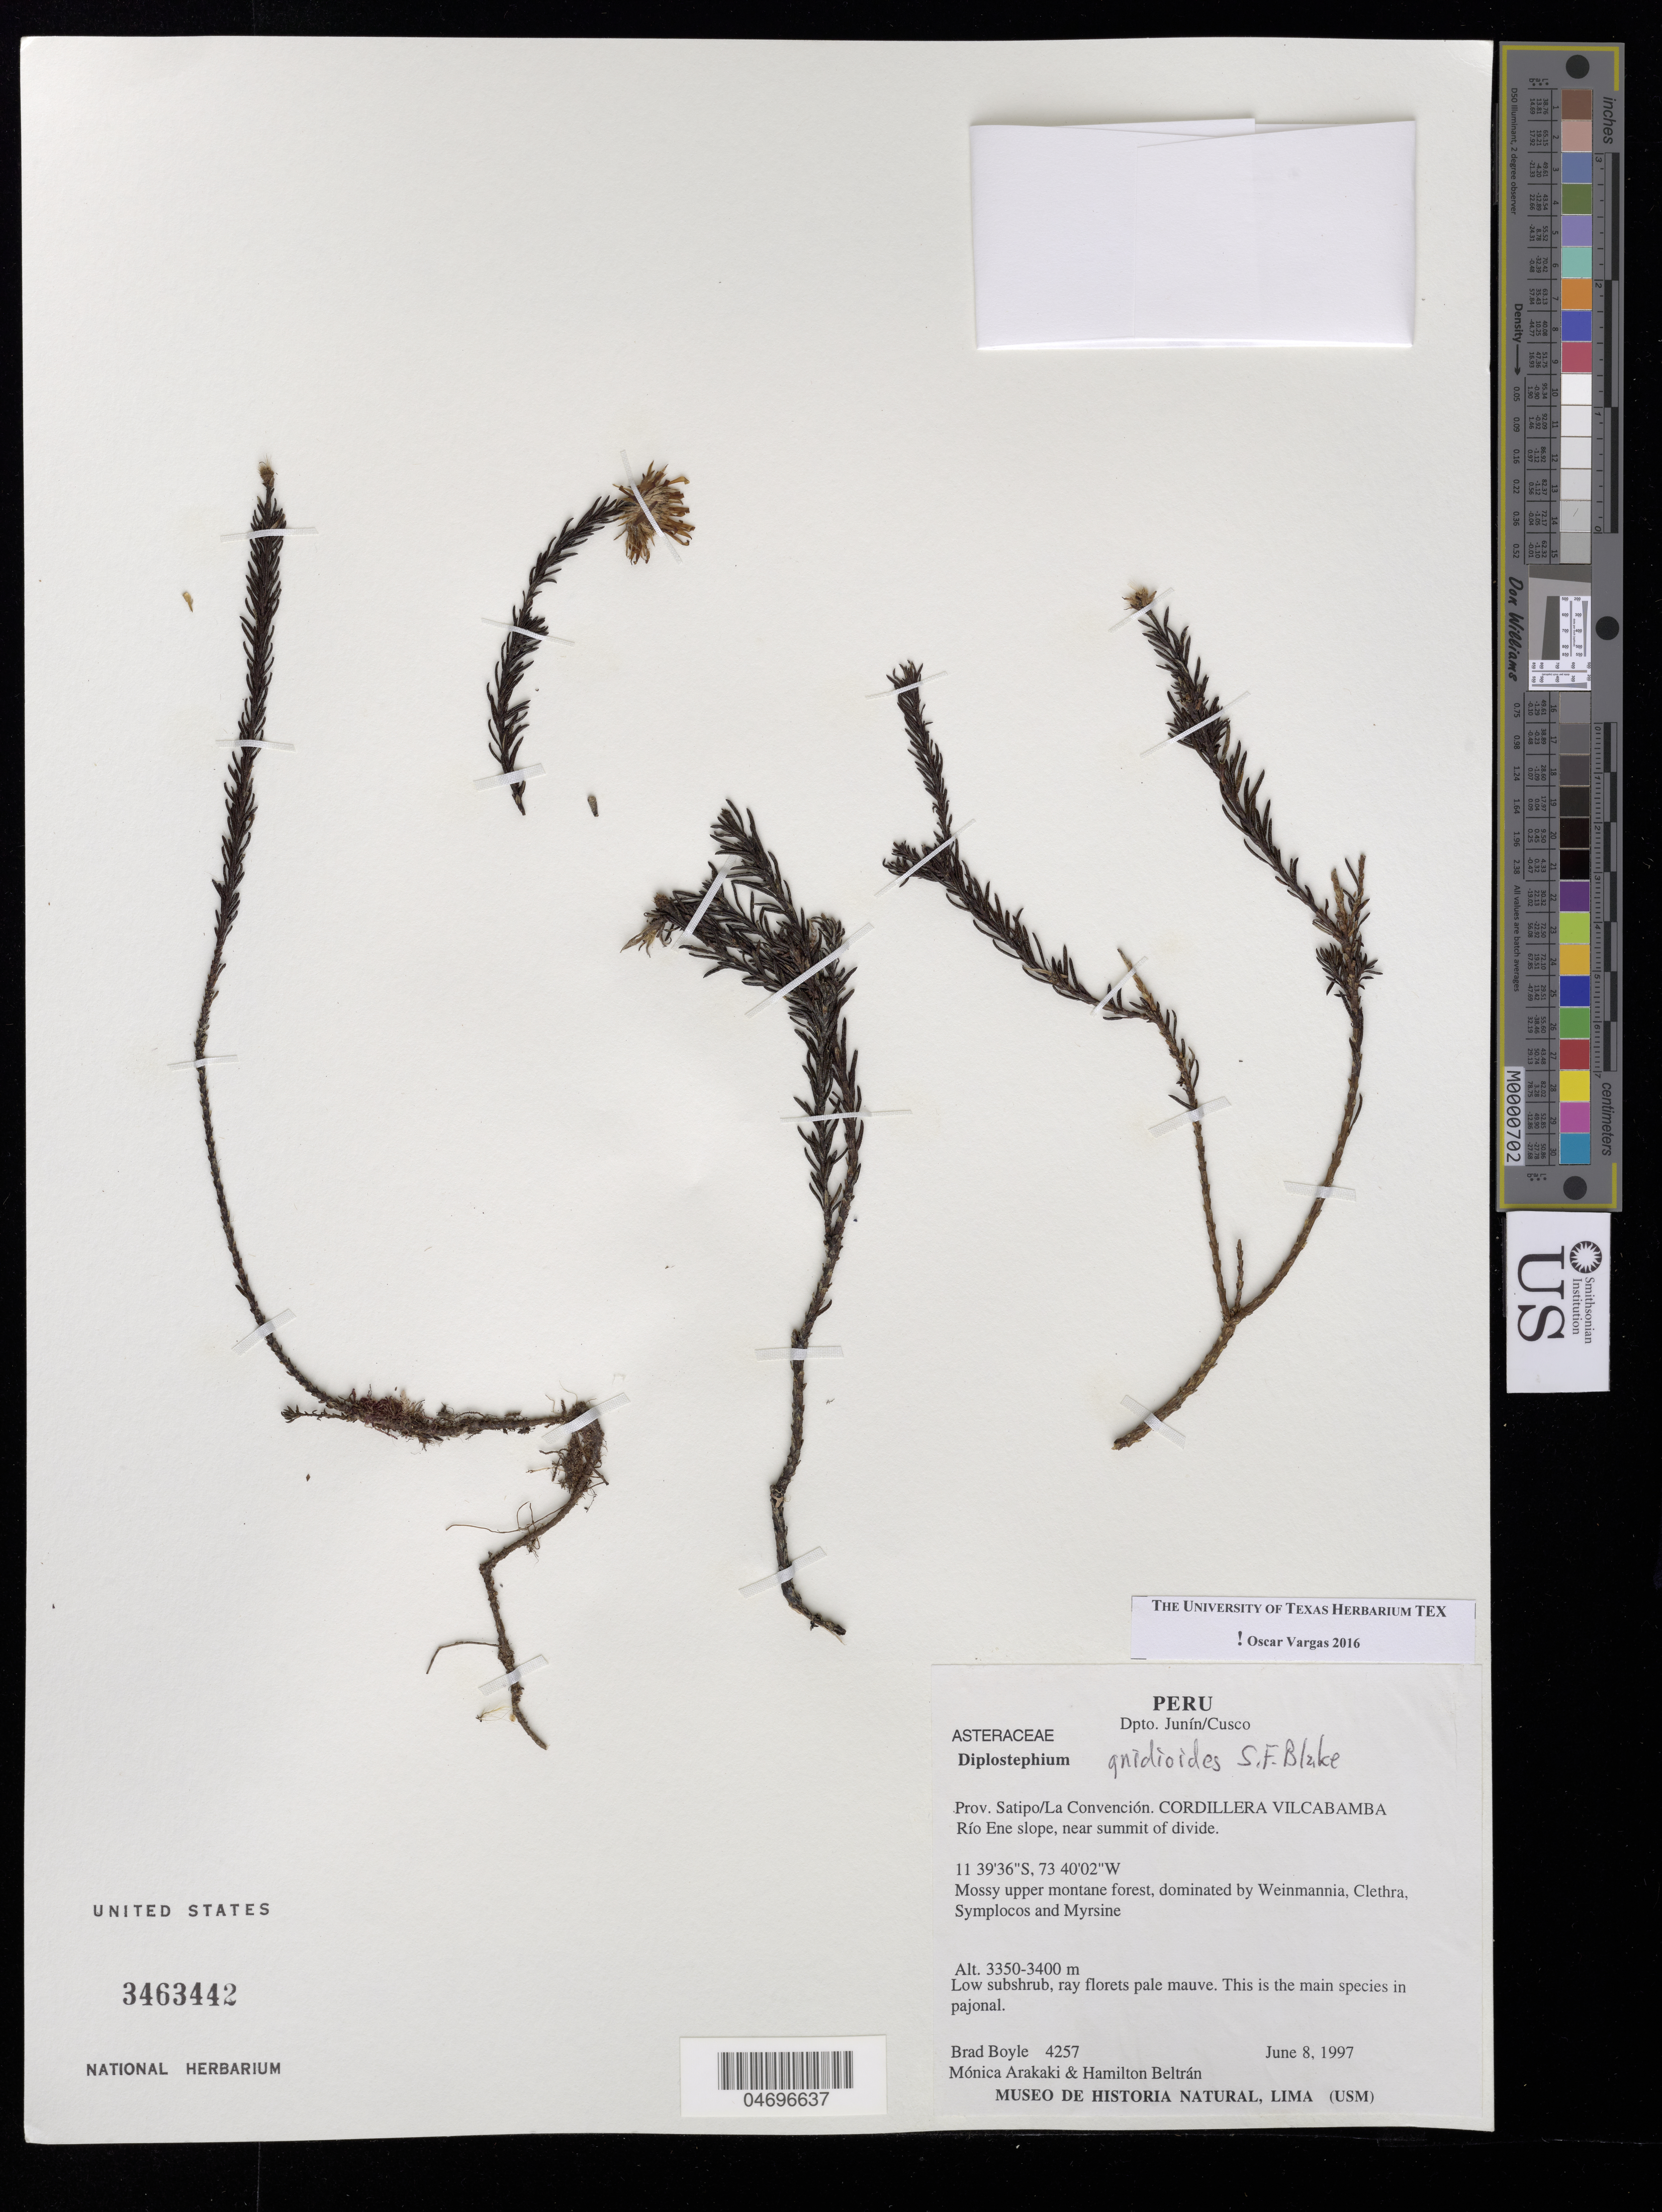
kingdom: Plantae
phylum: Tracheophyta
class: Magnoliopsida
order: Asterales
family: Asteraceae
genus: Diplostephium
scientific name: Diplostephium gnidioides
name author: S.F. Blake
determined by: Vargas, Oscar M.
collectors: B. Boyle, M. Arakaki & H. Beltran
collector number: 4257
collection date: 1997-06-08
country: Peru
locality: Dpto. Junín/Cusco. Prov. Satipo/La Convención. Cordillera Vilcabamba Río Ene slope, near summit of divide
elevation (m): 3350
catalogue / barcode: US 3463442